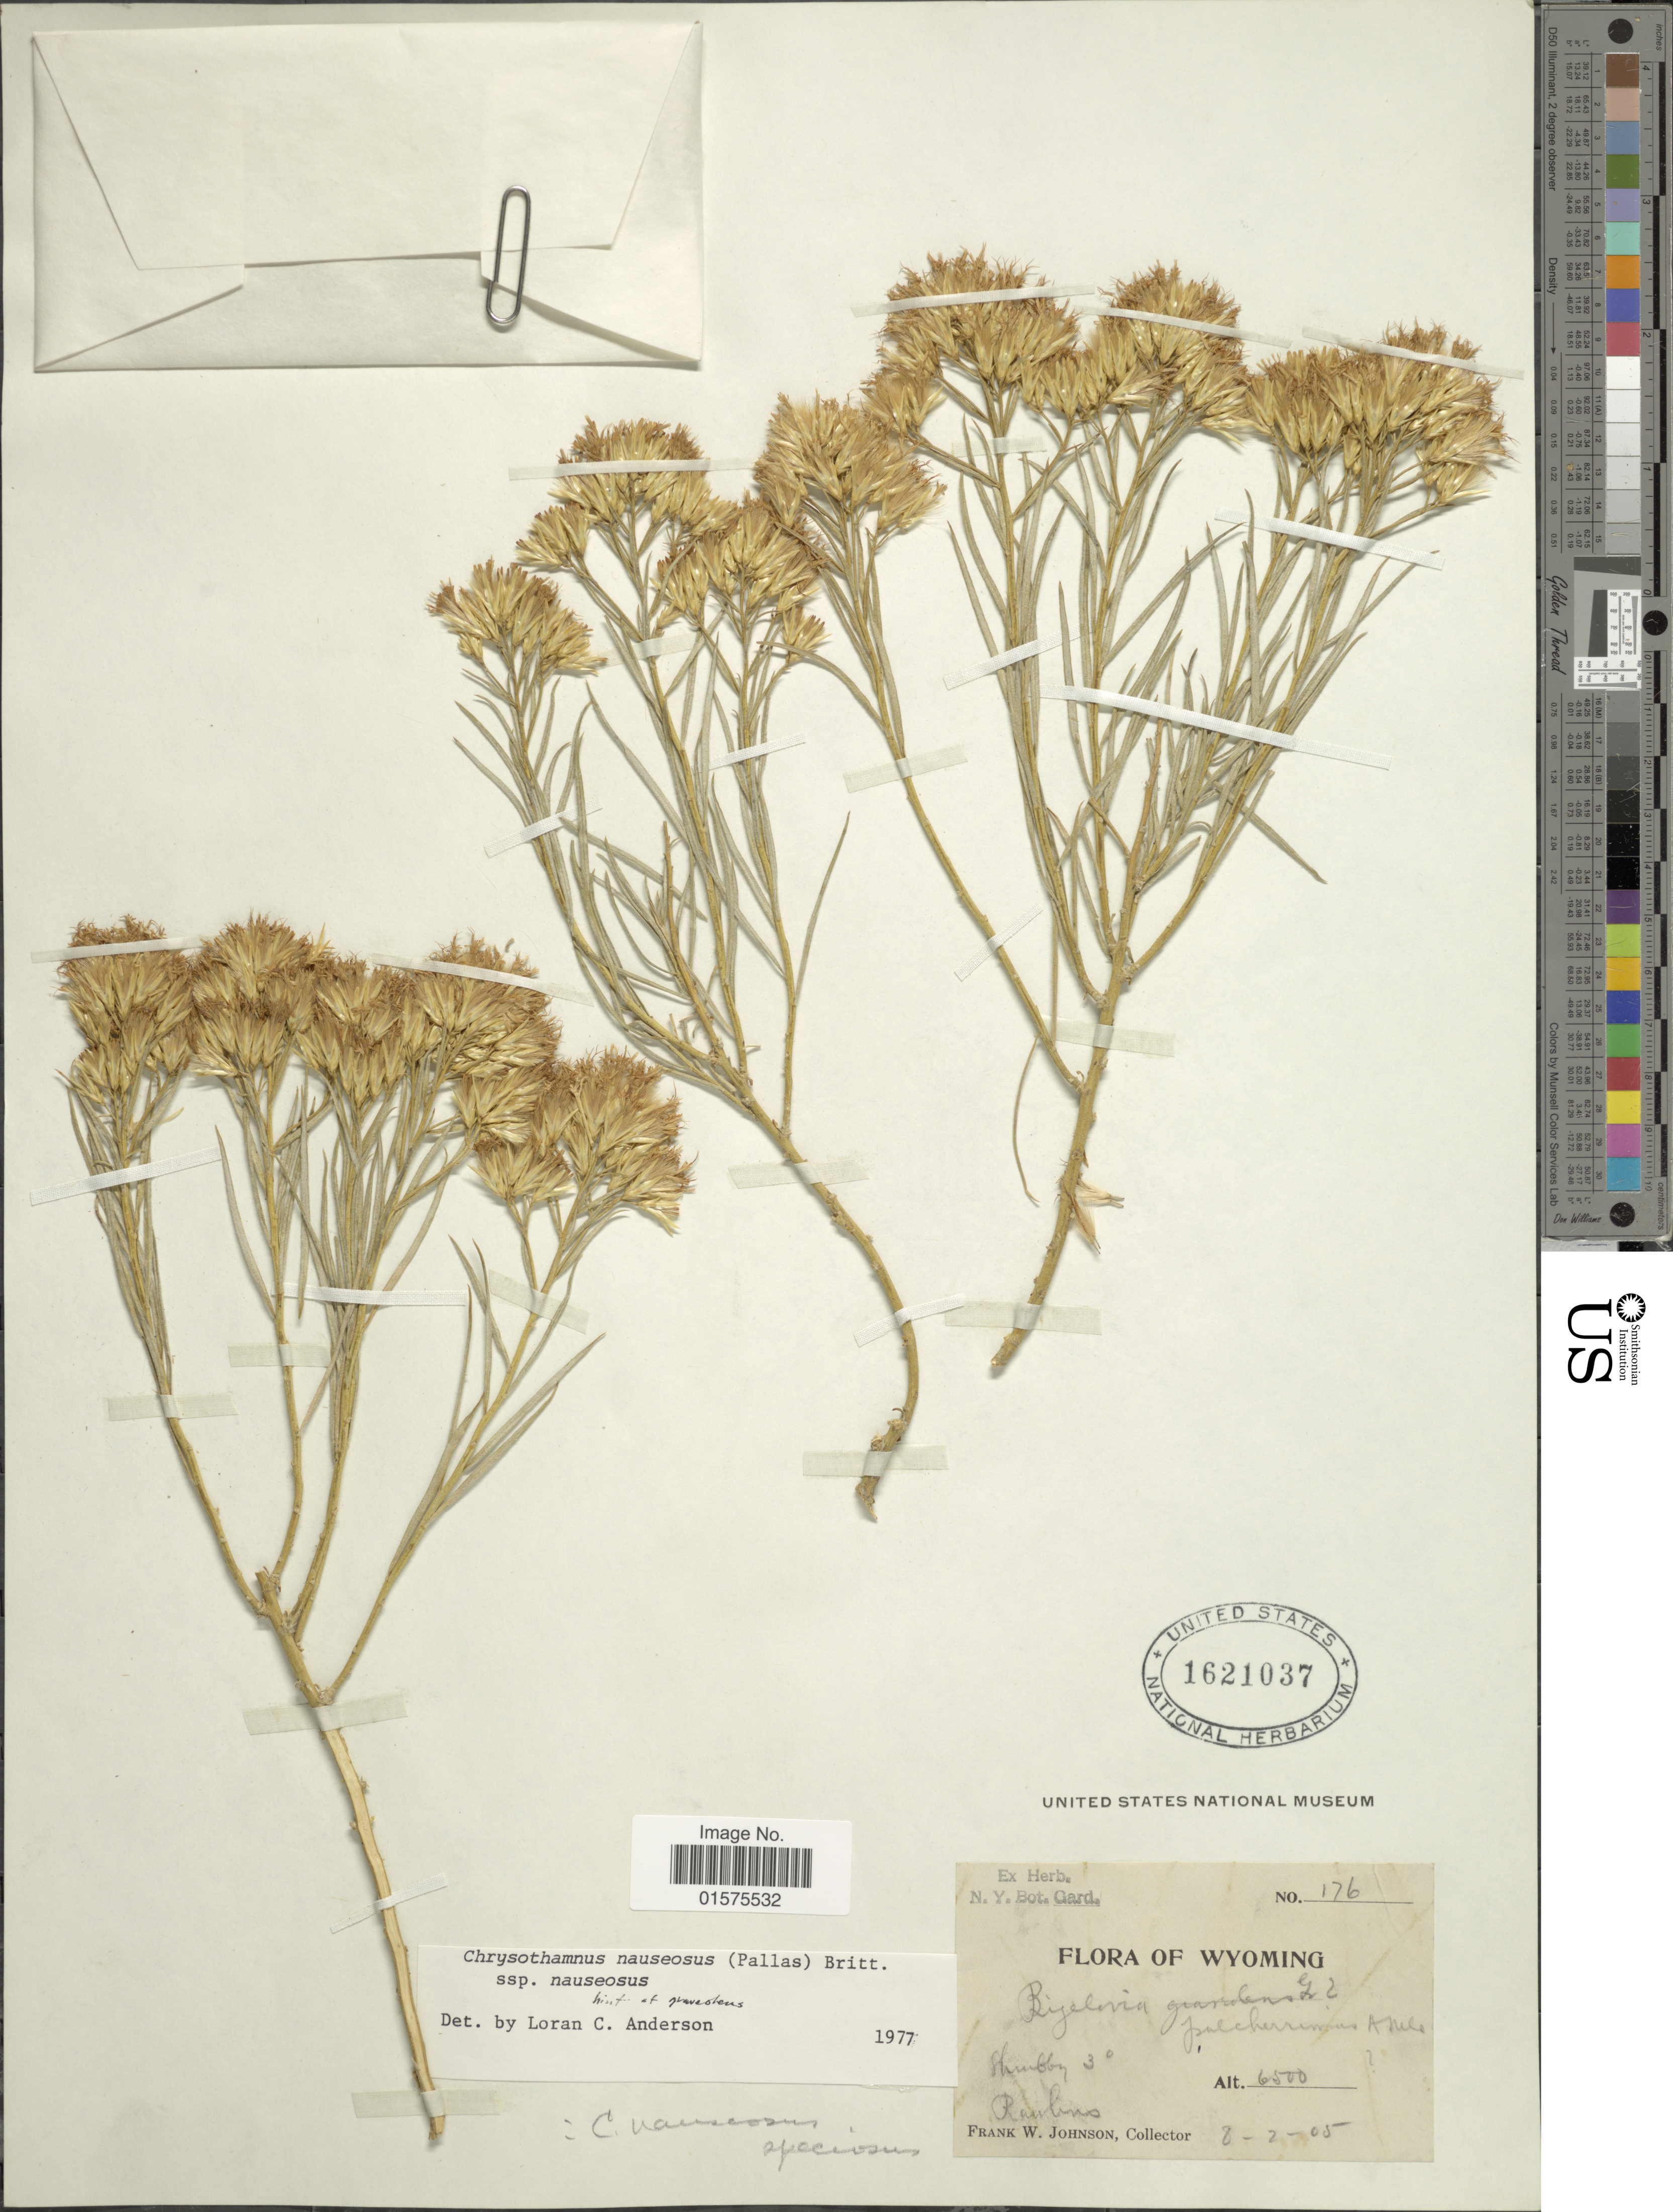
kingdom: Plantae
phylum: Tracheophyta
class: Magnoliopsida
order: Asterales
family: Asteraceae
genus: Ericameria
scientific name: Ericameria nauseosa var. nauseosa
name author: (Pall. ex Pursh) G.L. Nesom & G.I. Baird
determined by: Urbatsch, Lowell E., Curator (LSU), Louisiana State University (UNITED STATES)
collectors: F. W. Johnson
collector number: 176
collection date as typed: Transcribed d/m/y: 2/8/5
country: United States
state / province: Wyoming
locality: Raulins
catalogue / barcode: US 1621037